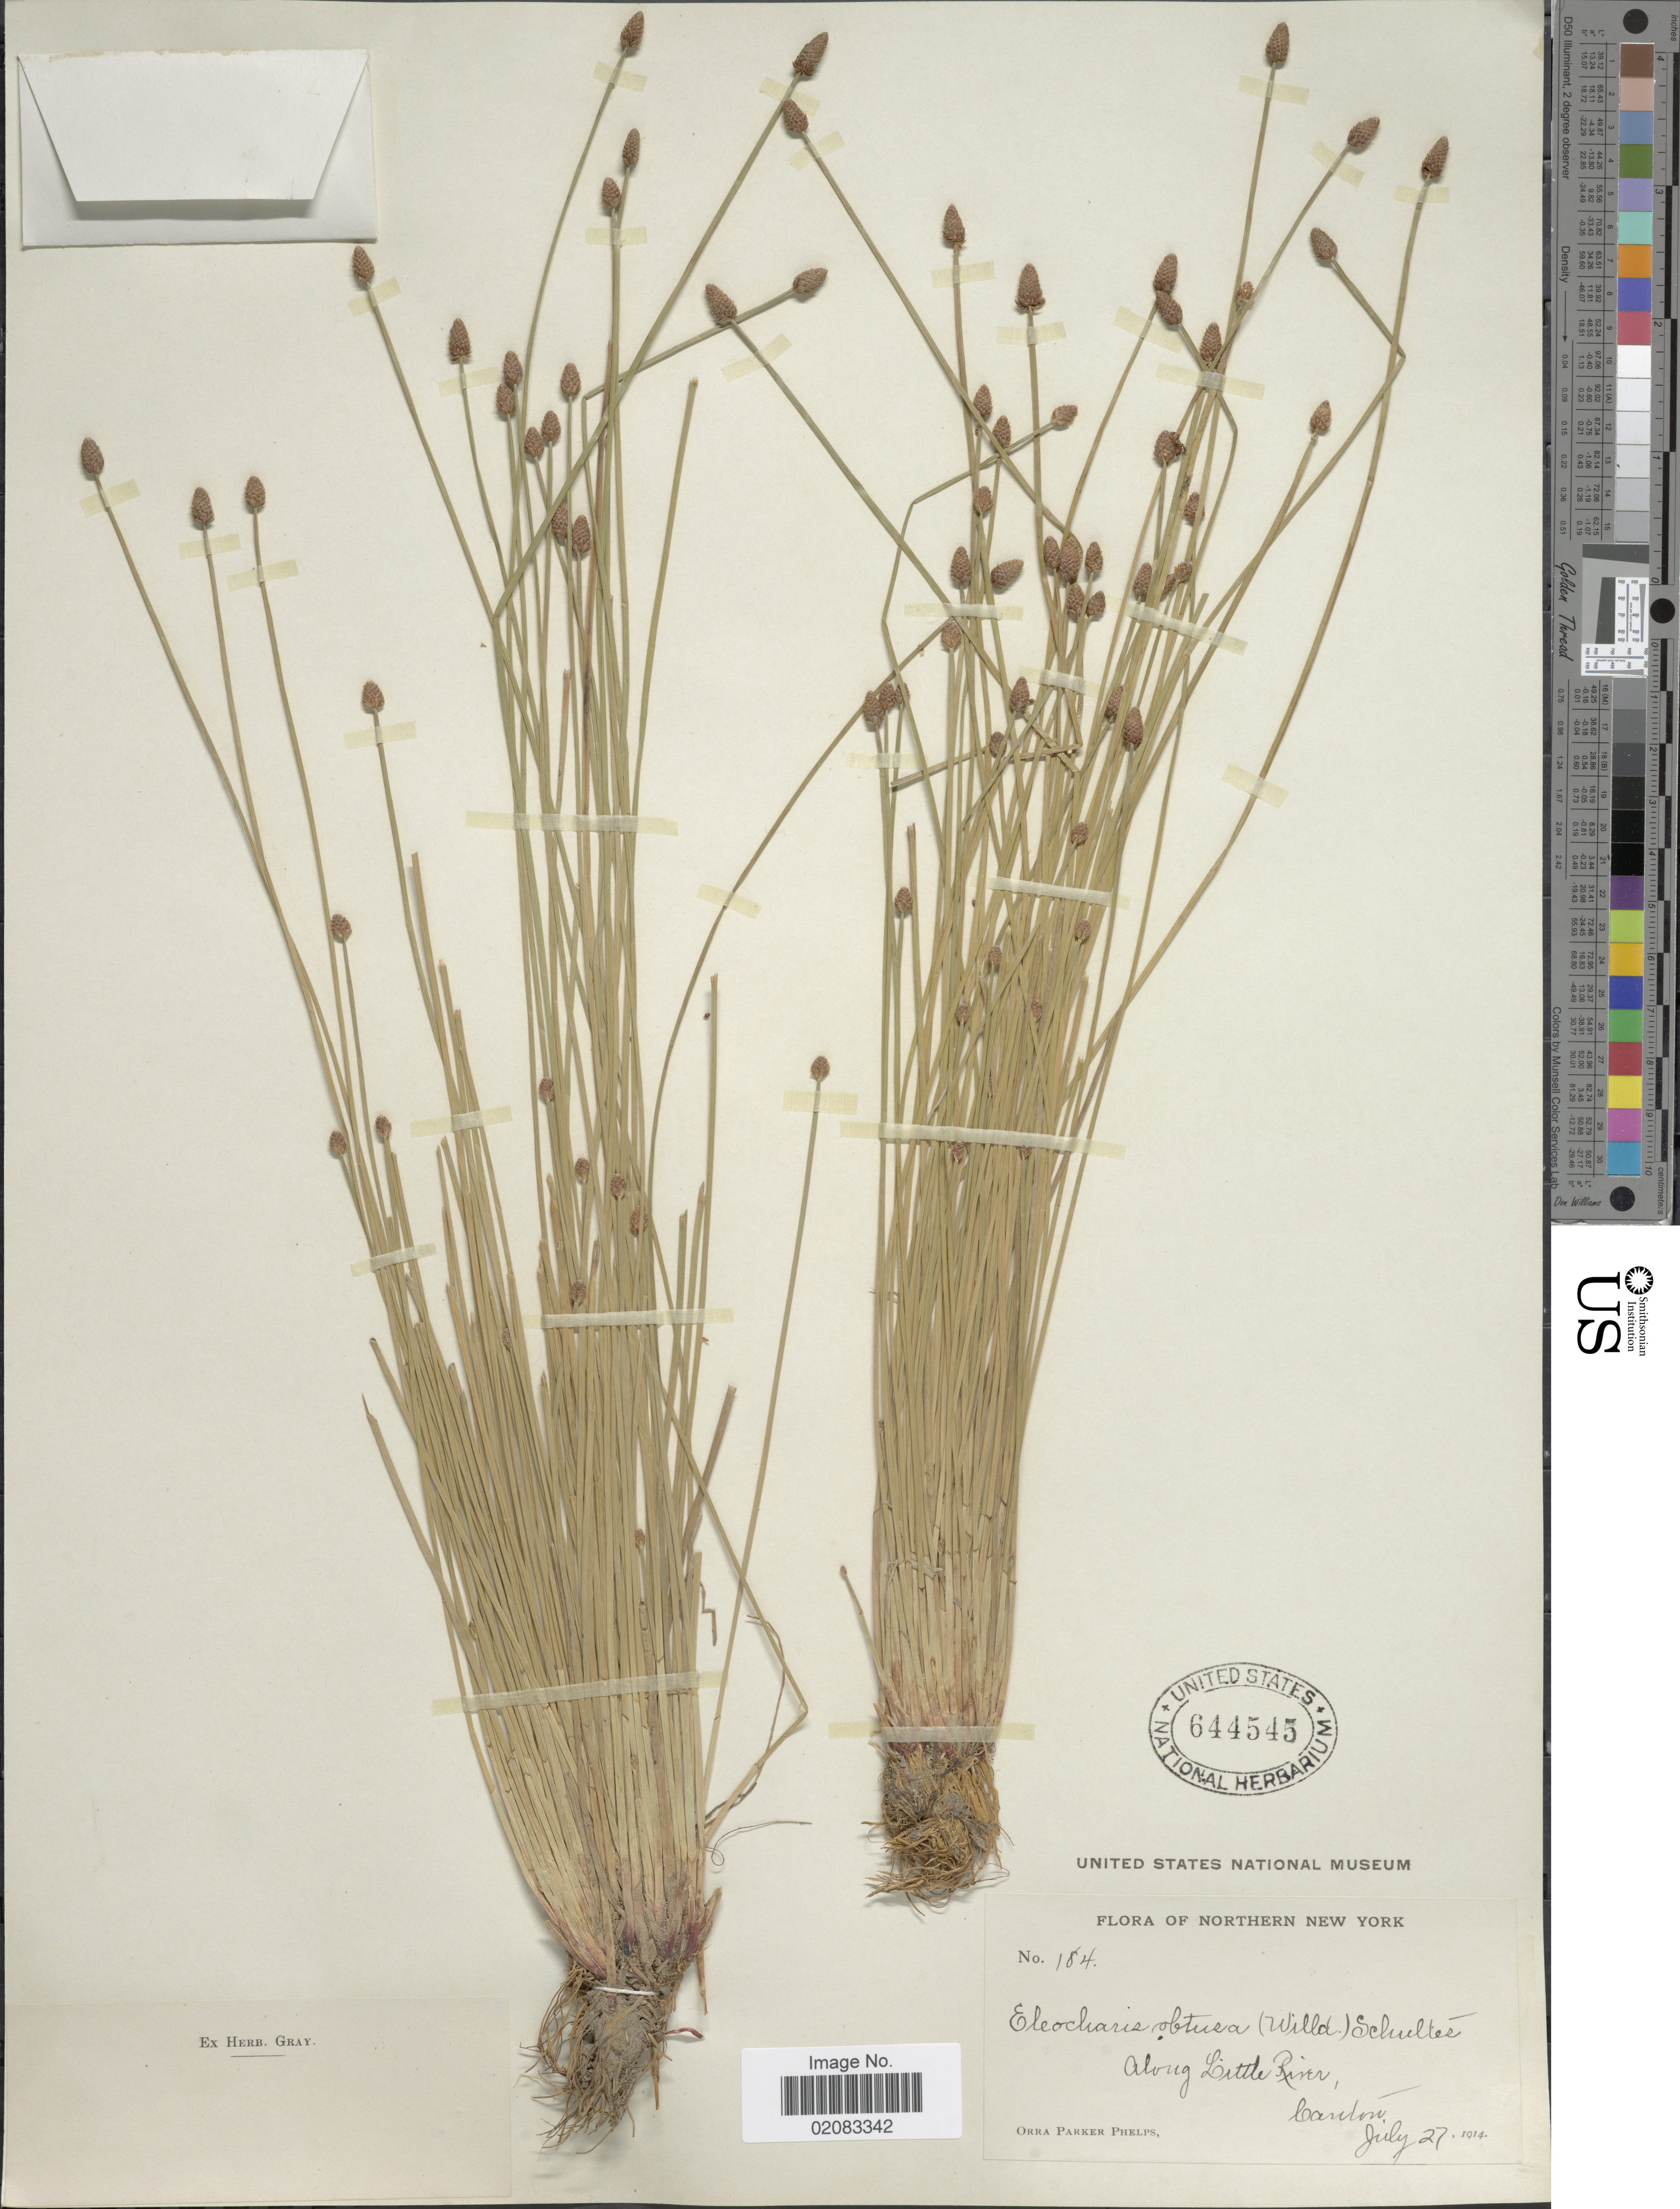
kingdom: Plantae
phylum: Tracheophyta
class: Liliopsida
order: Poales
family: Cyperaceae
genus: Eleocharis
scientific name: Eleocharis obtusa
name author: (Willd.) Schult.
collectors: O. P. Phelps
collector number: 184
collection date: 1914-07-27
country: United States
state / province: New York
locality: Northern New York, Along Little River, Candon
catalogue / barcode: US 644545